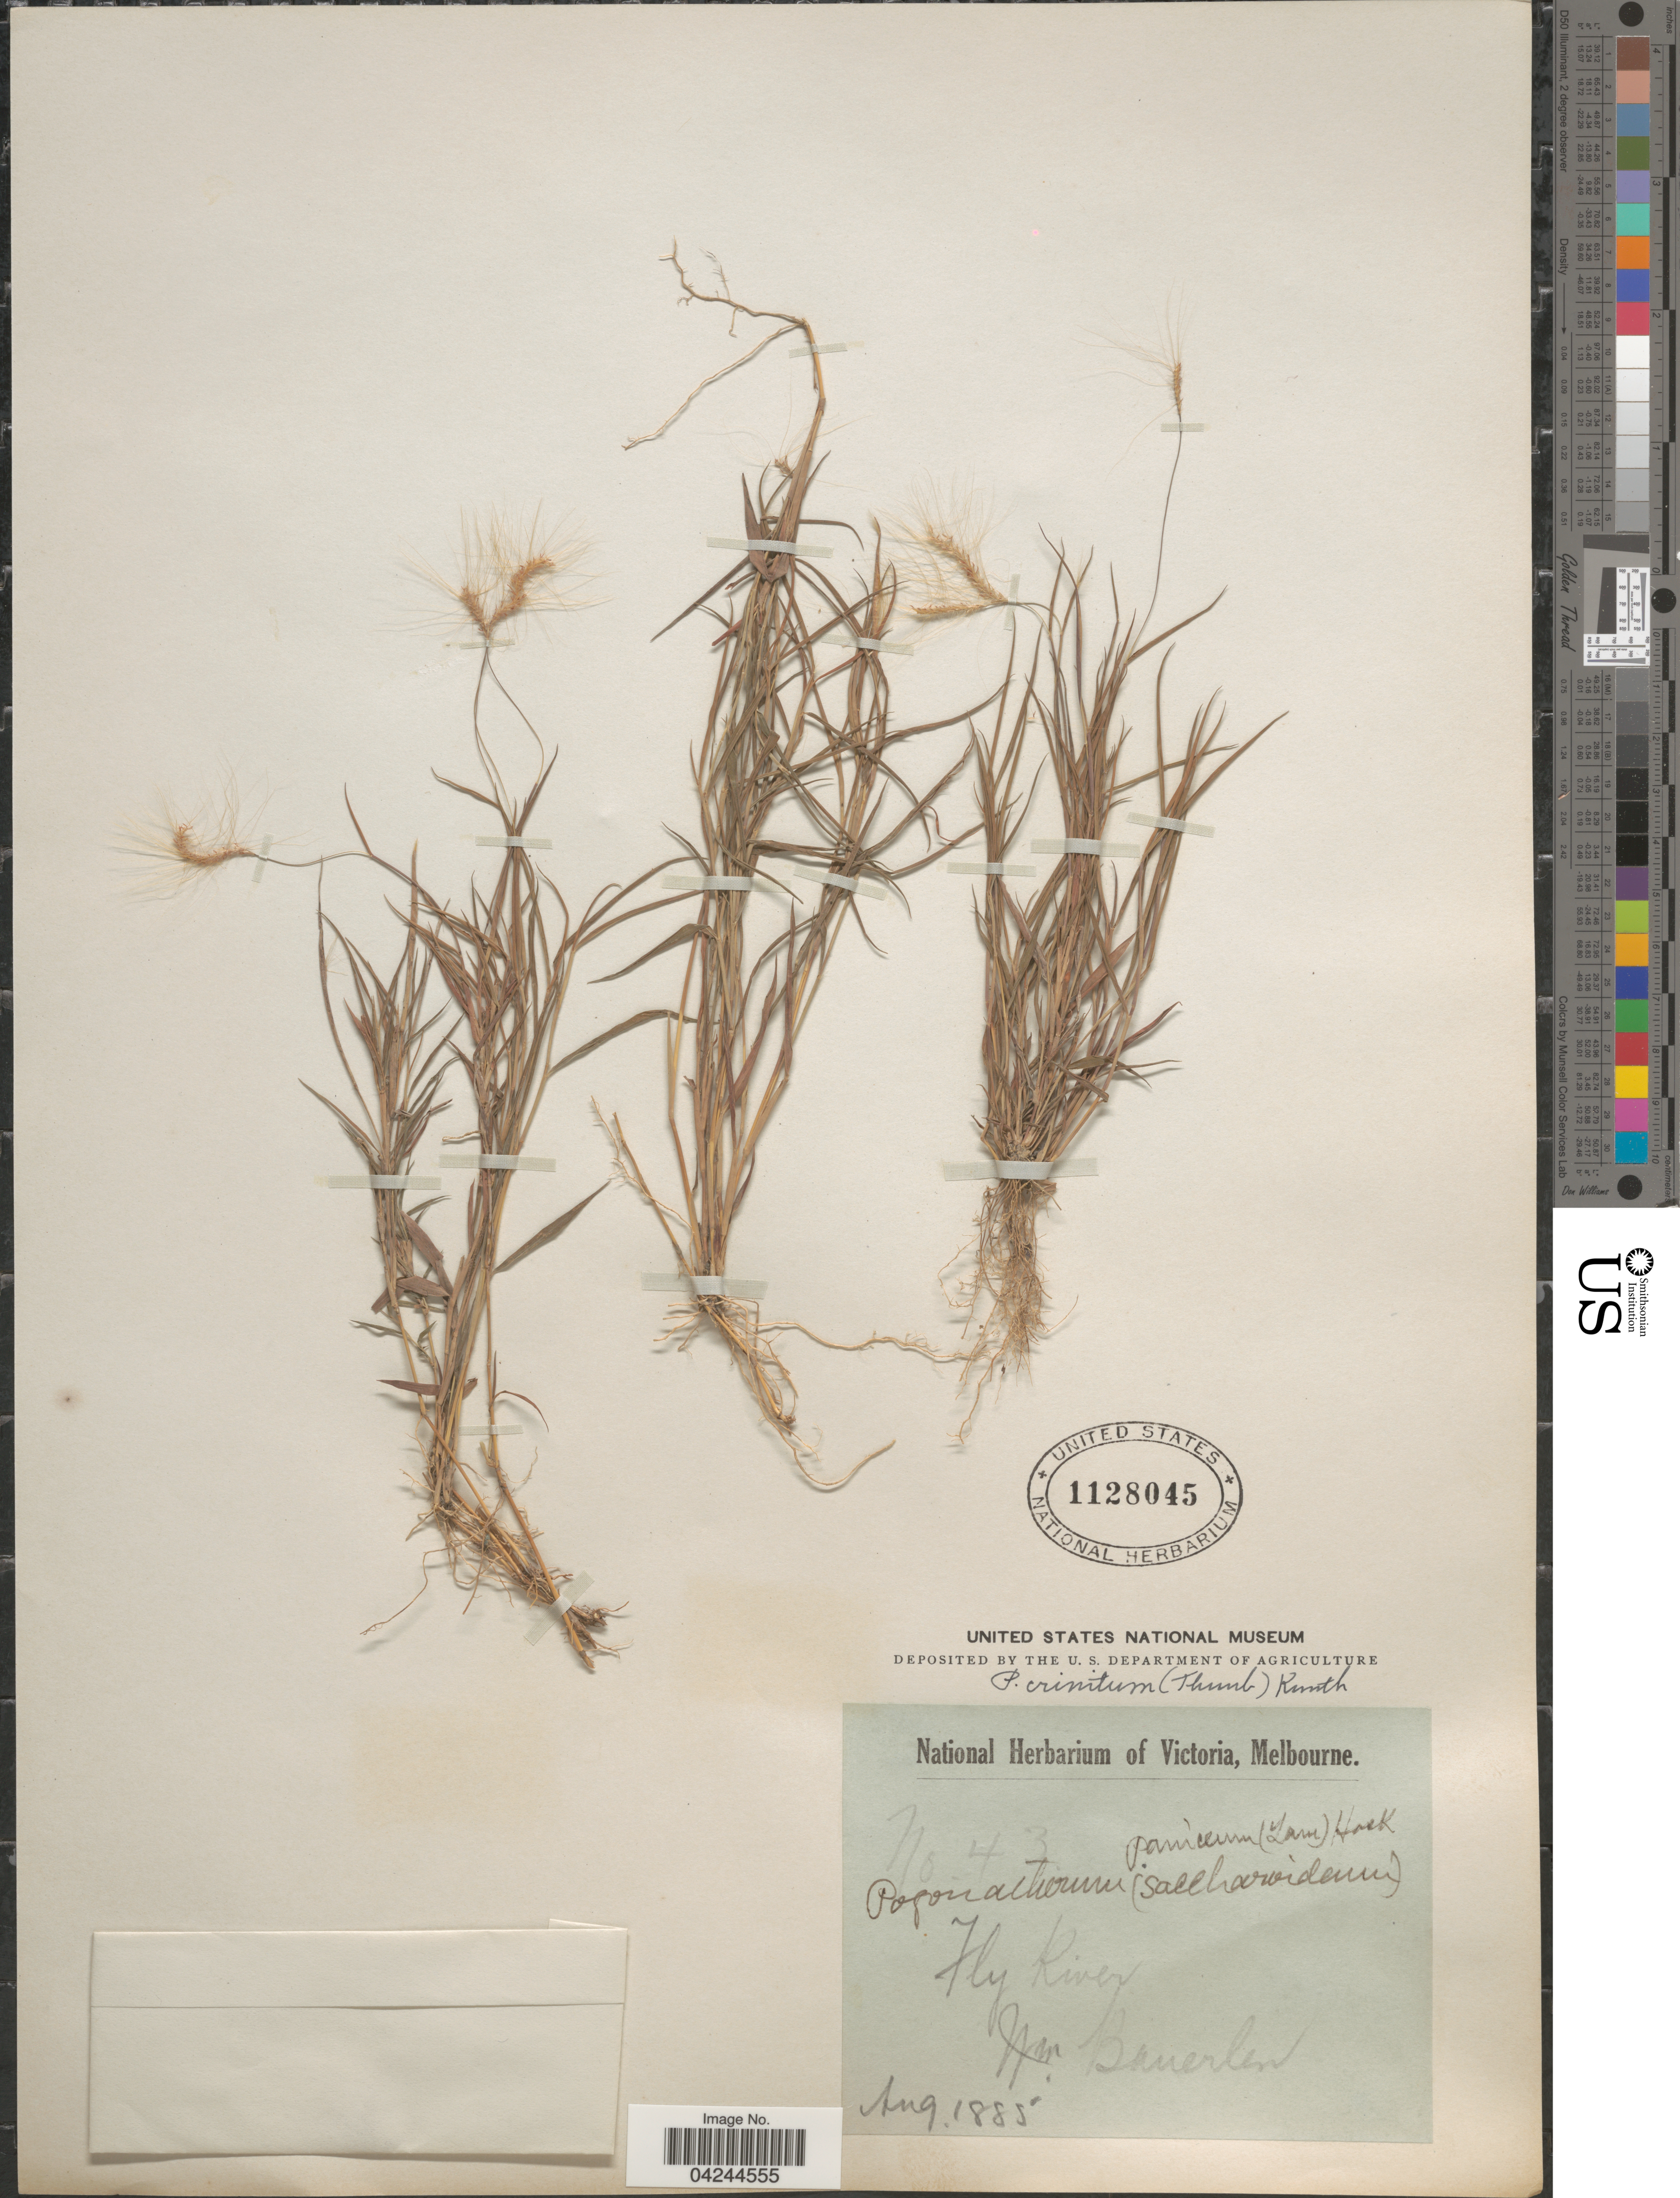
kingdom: Plantae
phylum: Tracheophyta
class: Liliopsida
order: Poales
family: Poaceae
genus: Pogonatherum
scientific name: Pogonatherum crinitum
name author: (Thunb.) Kunth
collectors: W. Bauerlen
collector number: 43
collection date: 1885-08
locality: Fly River.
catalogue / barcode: US 1128045